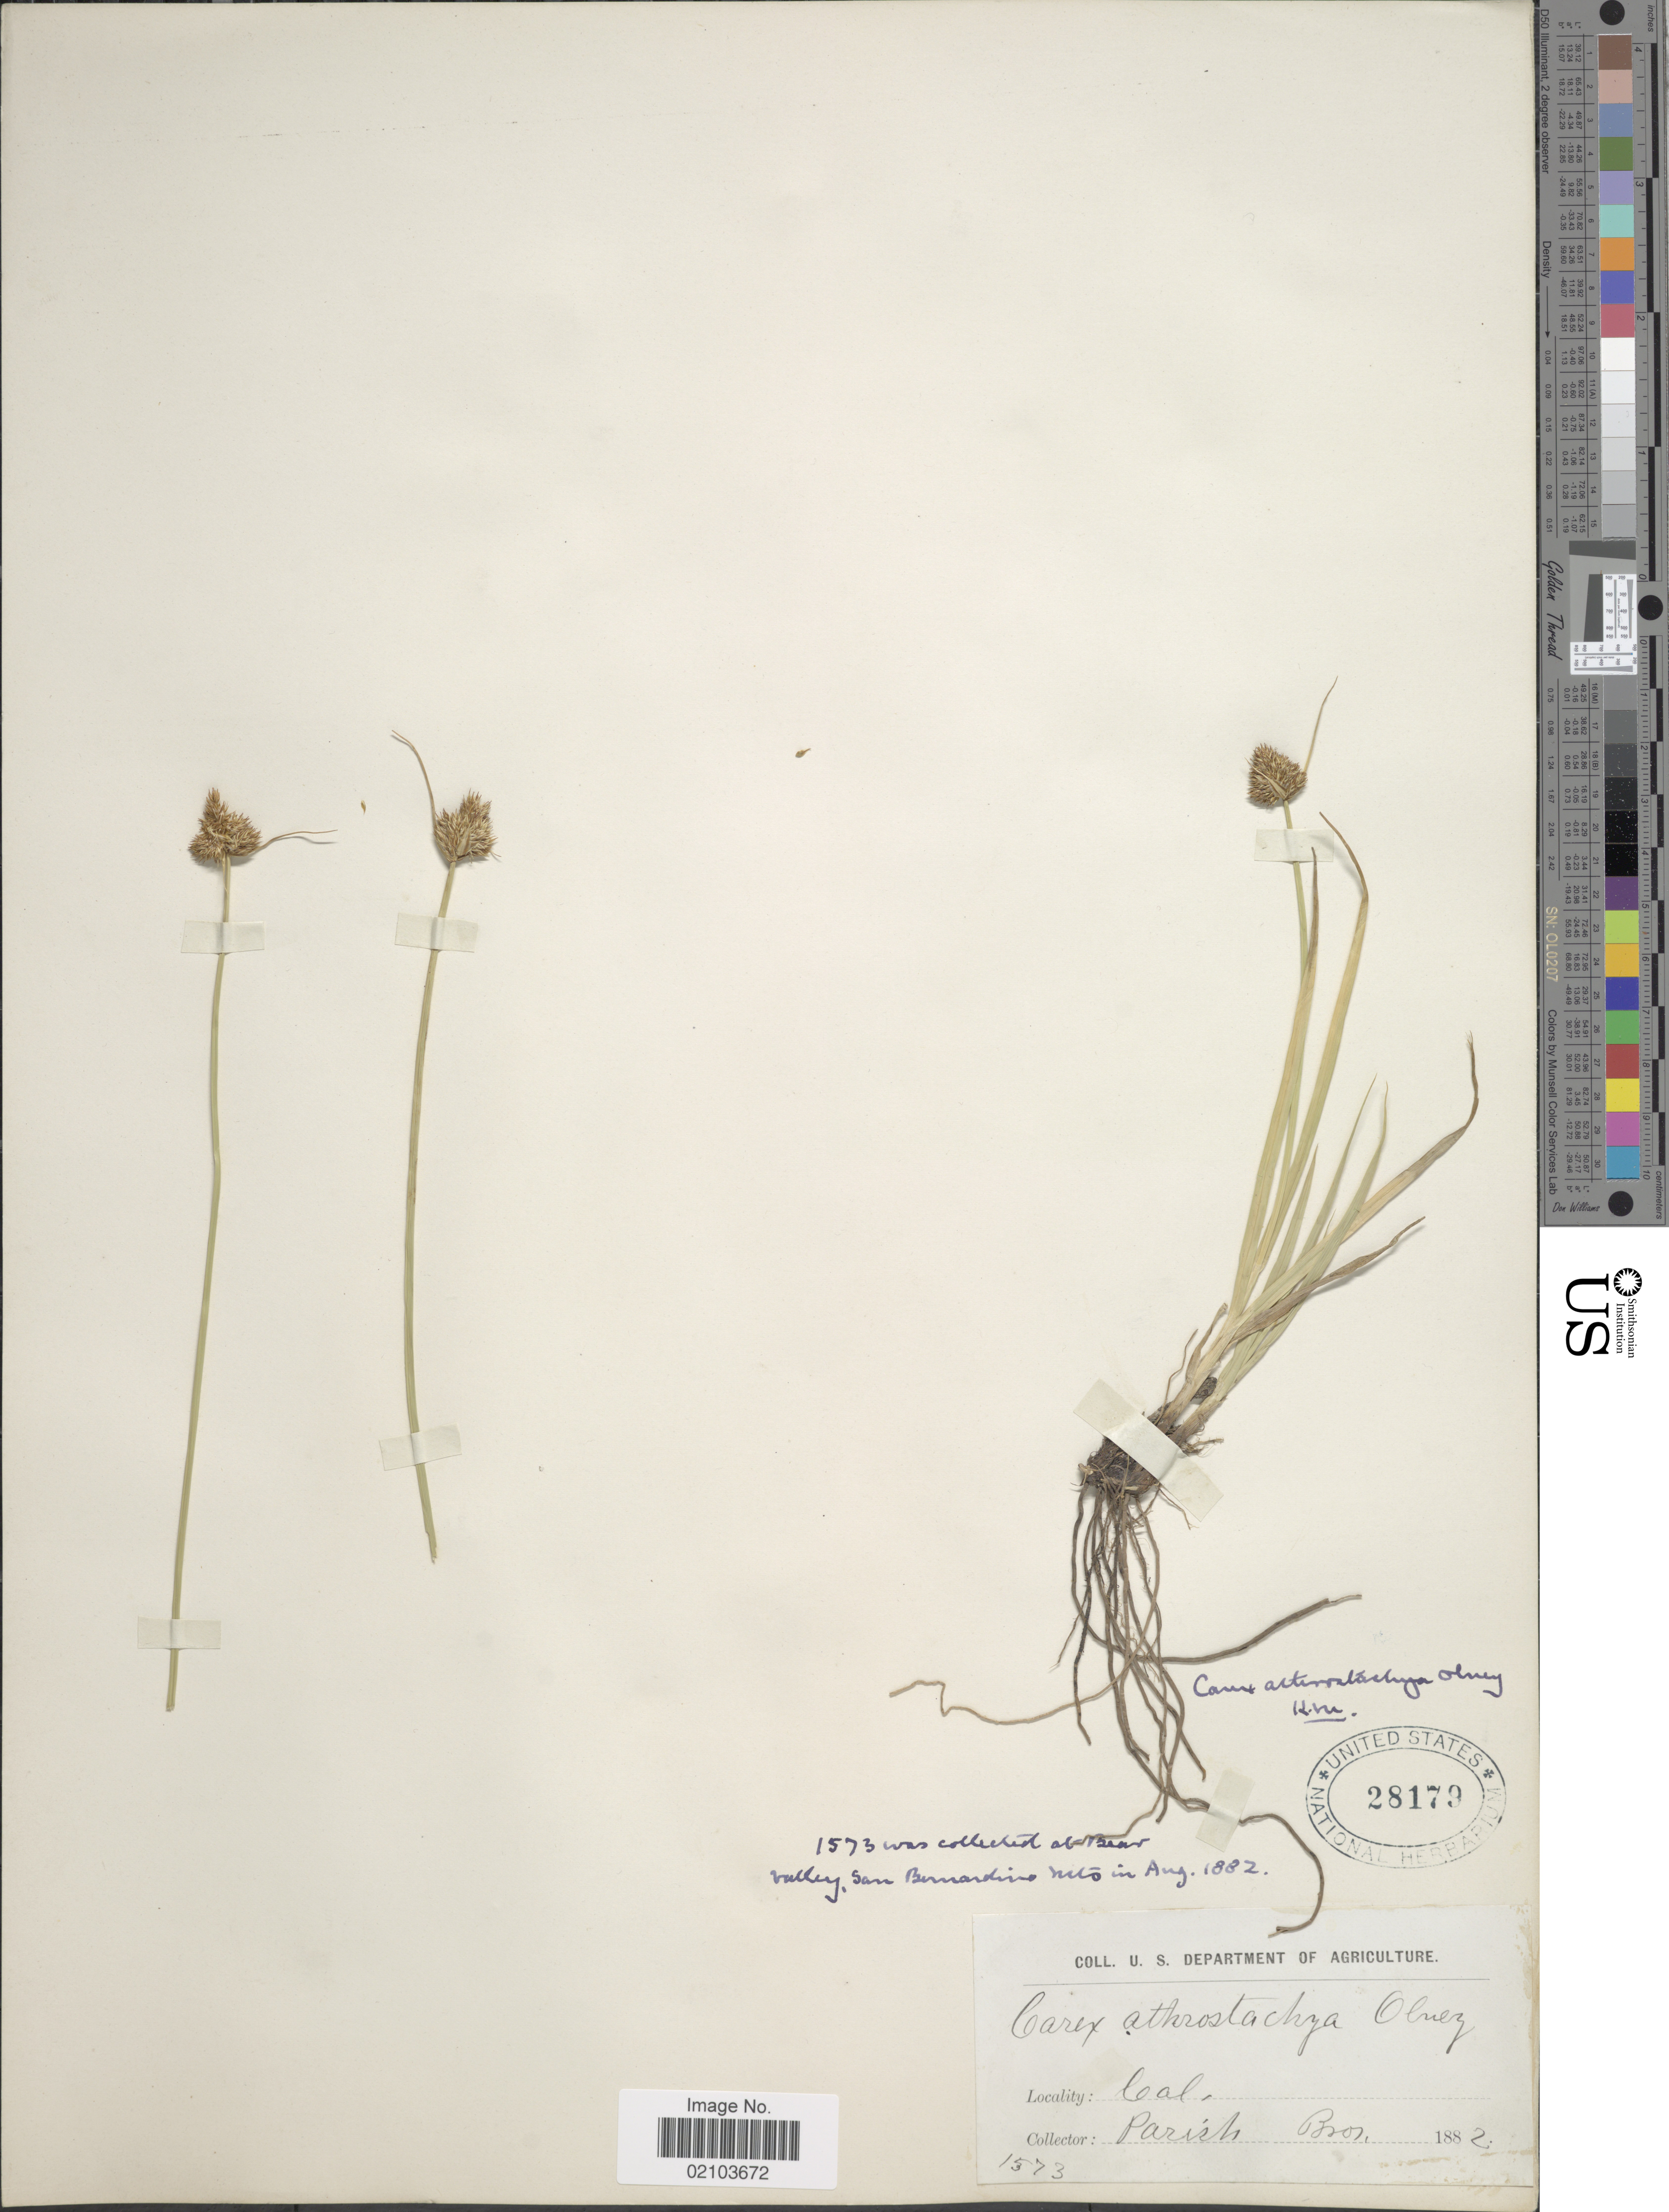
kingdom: Plantae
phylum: Tracheophyta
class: Liliopsida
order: Poales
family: Cyperaceae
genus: Carex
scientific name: Carex athrostachya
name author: Olney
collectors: Parish Bros.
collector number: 1573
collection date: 1882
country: United States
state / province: California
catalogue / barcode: US 28179